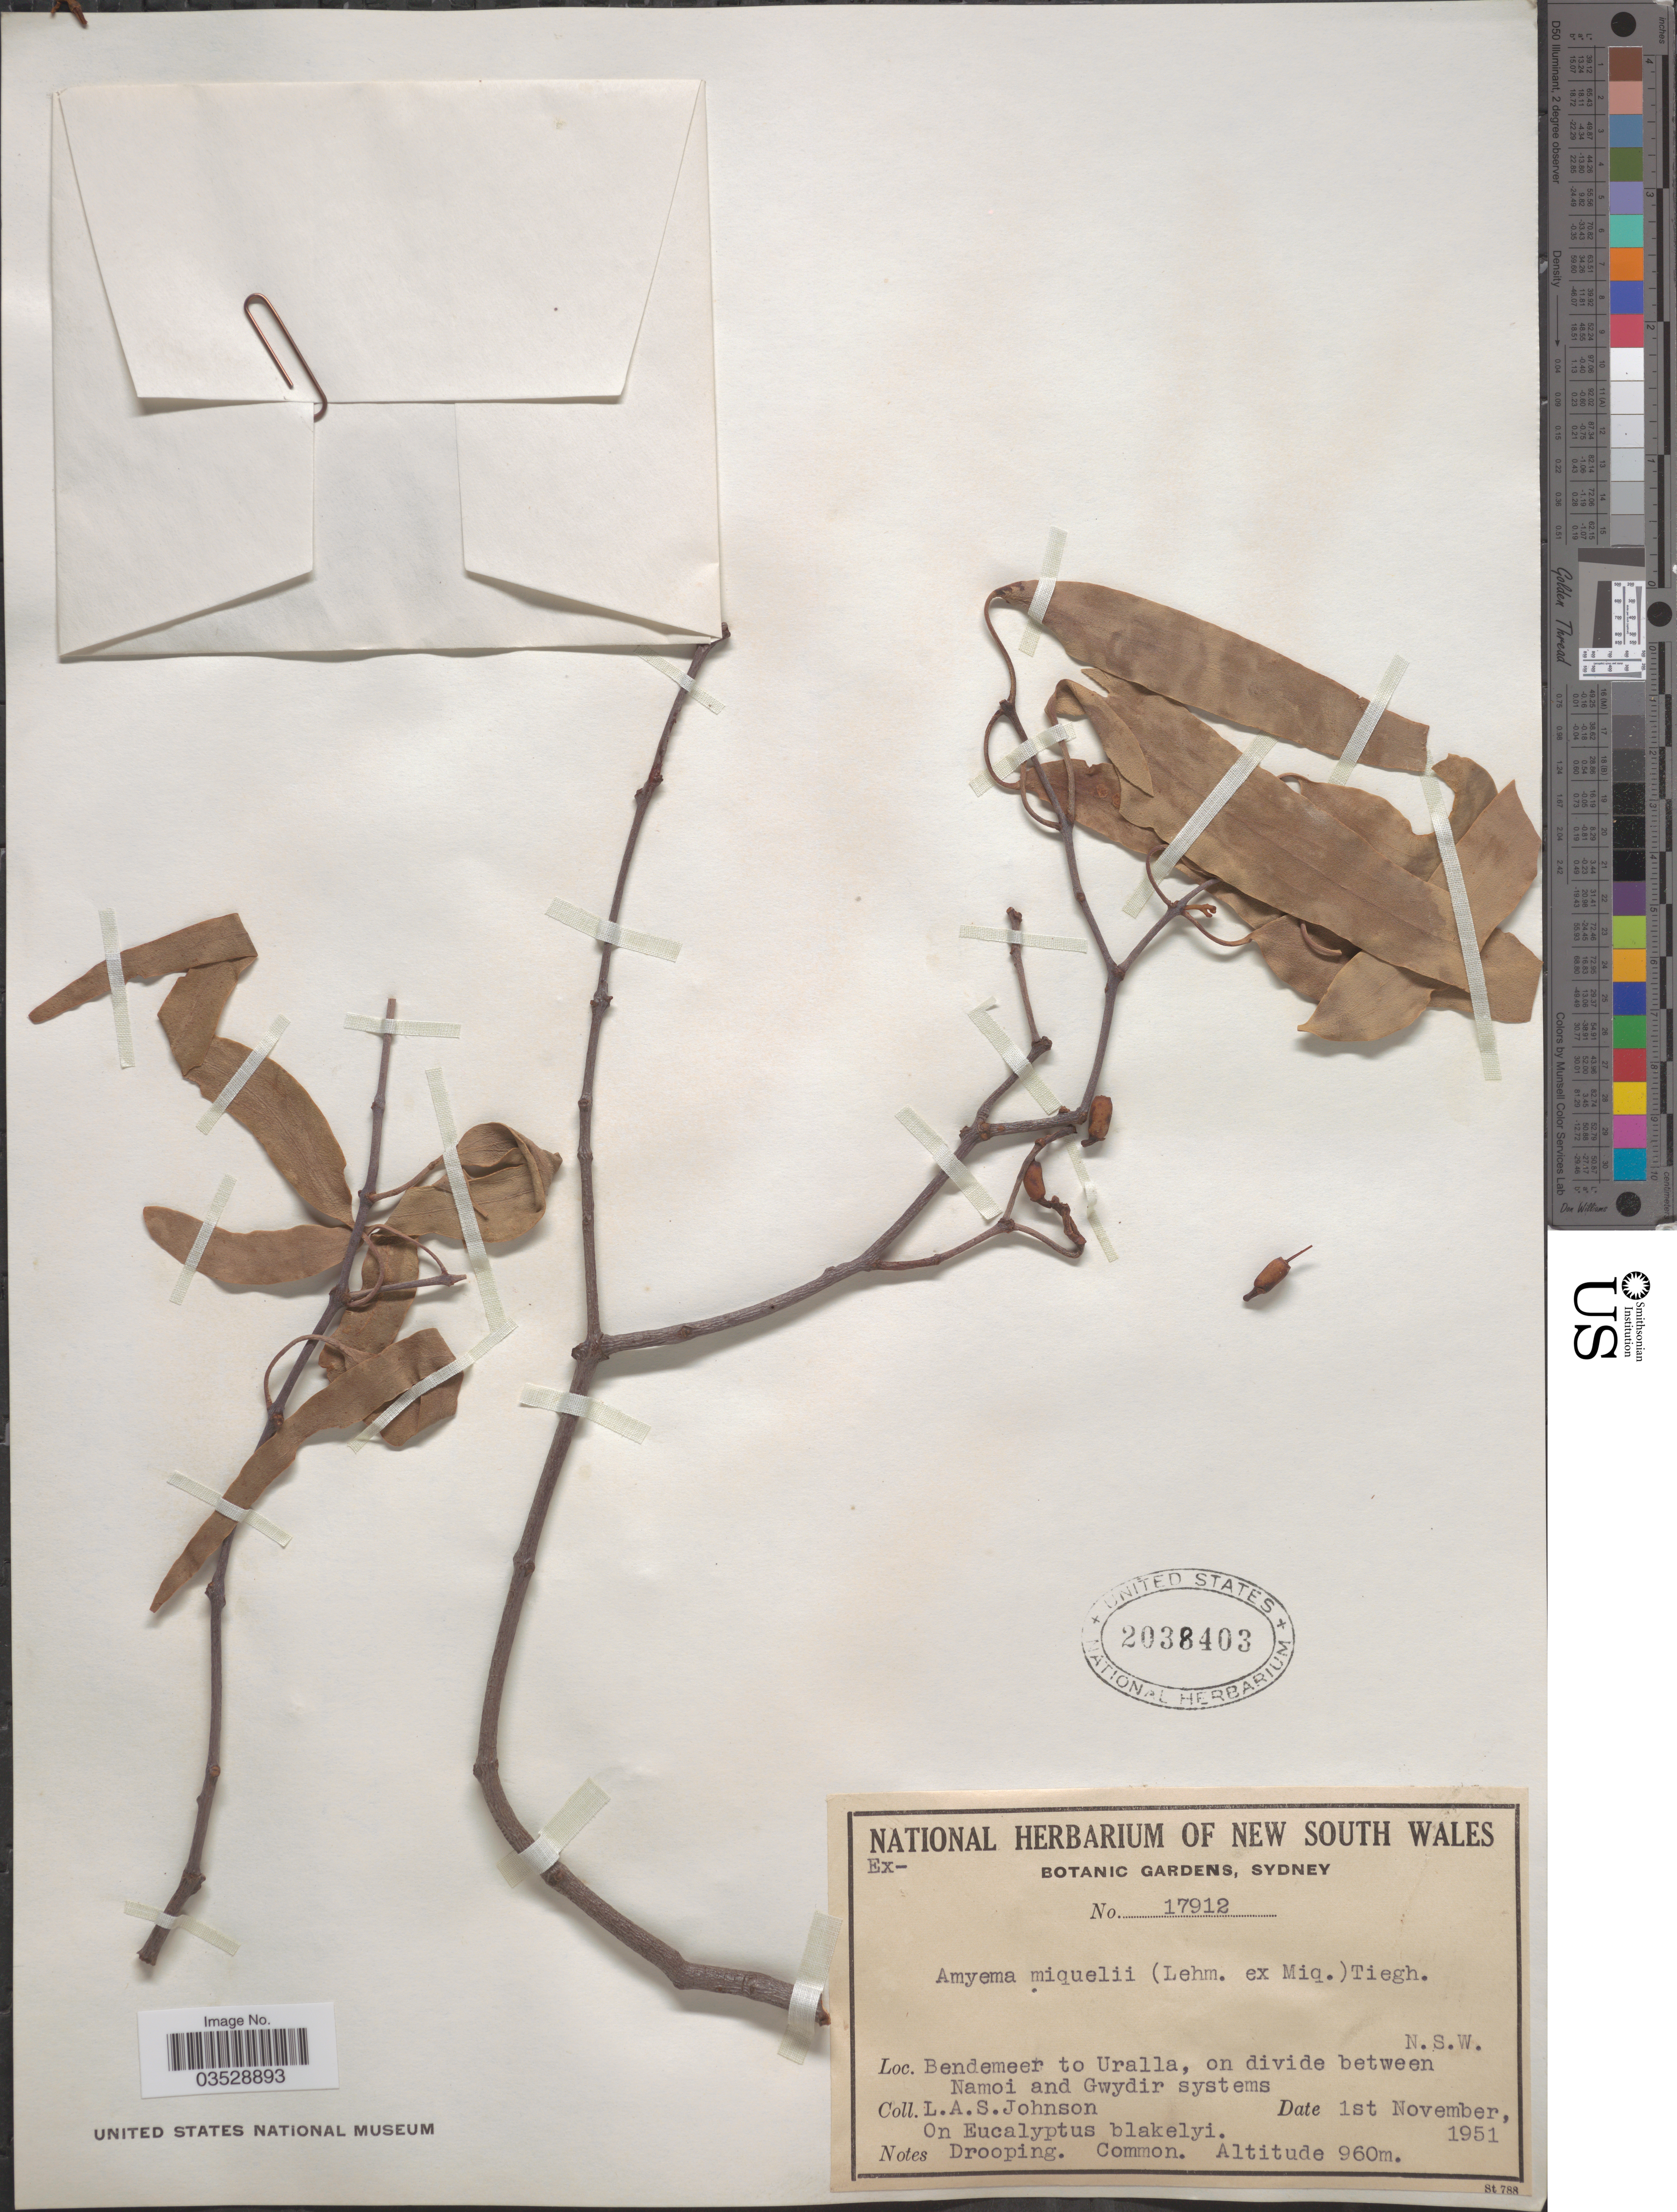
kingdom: Plantae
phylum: Tracheophyta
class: Magnoliopsida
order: Santalales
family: Loranthaceae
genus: Amyema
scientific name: Amyema miquelii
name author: (Lehm. ex Miq.) Tiegh.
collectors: L. A. S. Johnson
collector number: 17912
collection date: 1951-11-01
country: Australia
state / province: New South Wales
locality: Bendemeer to Uralla, on divide between Namoi and Gwydir systems.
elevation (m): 960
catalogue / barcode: US 2038403